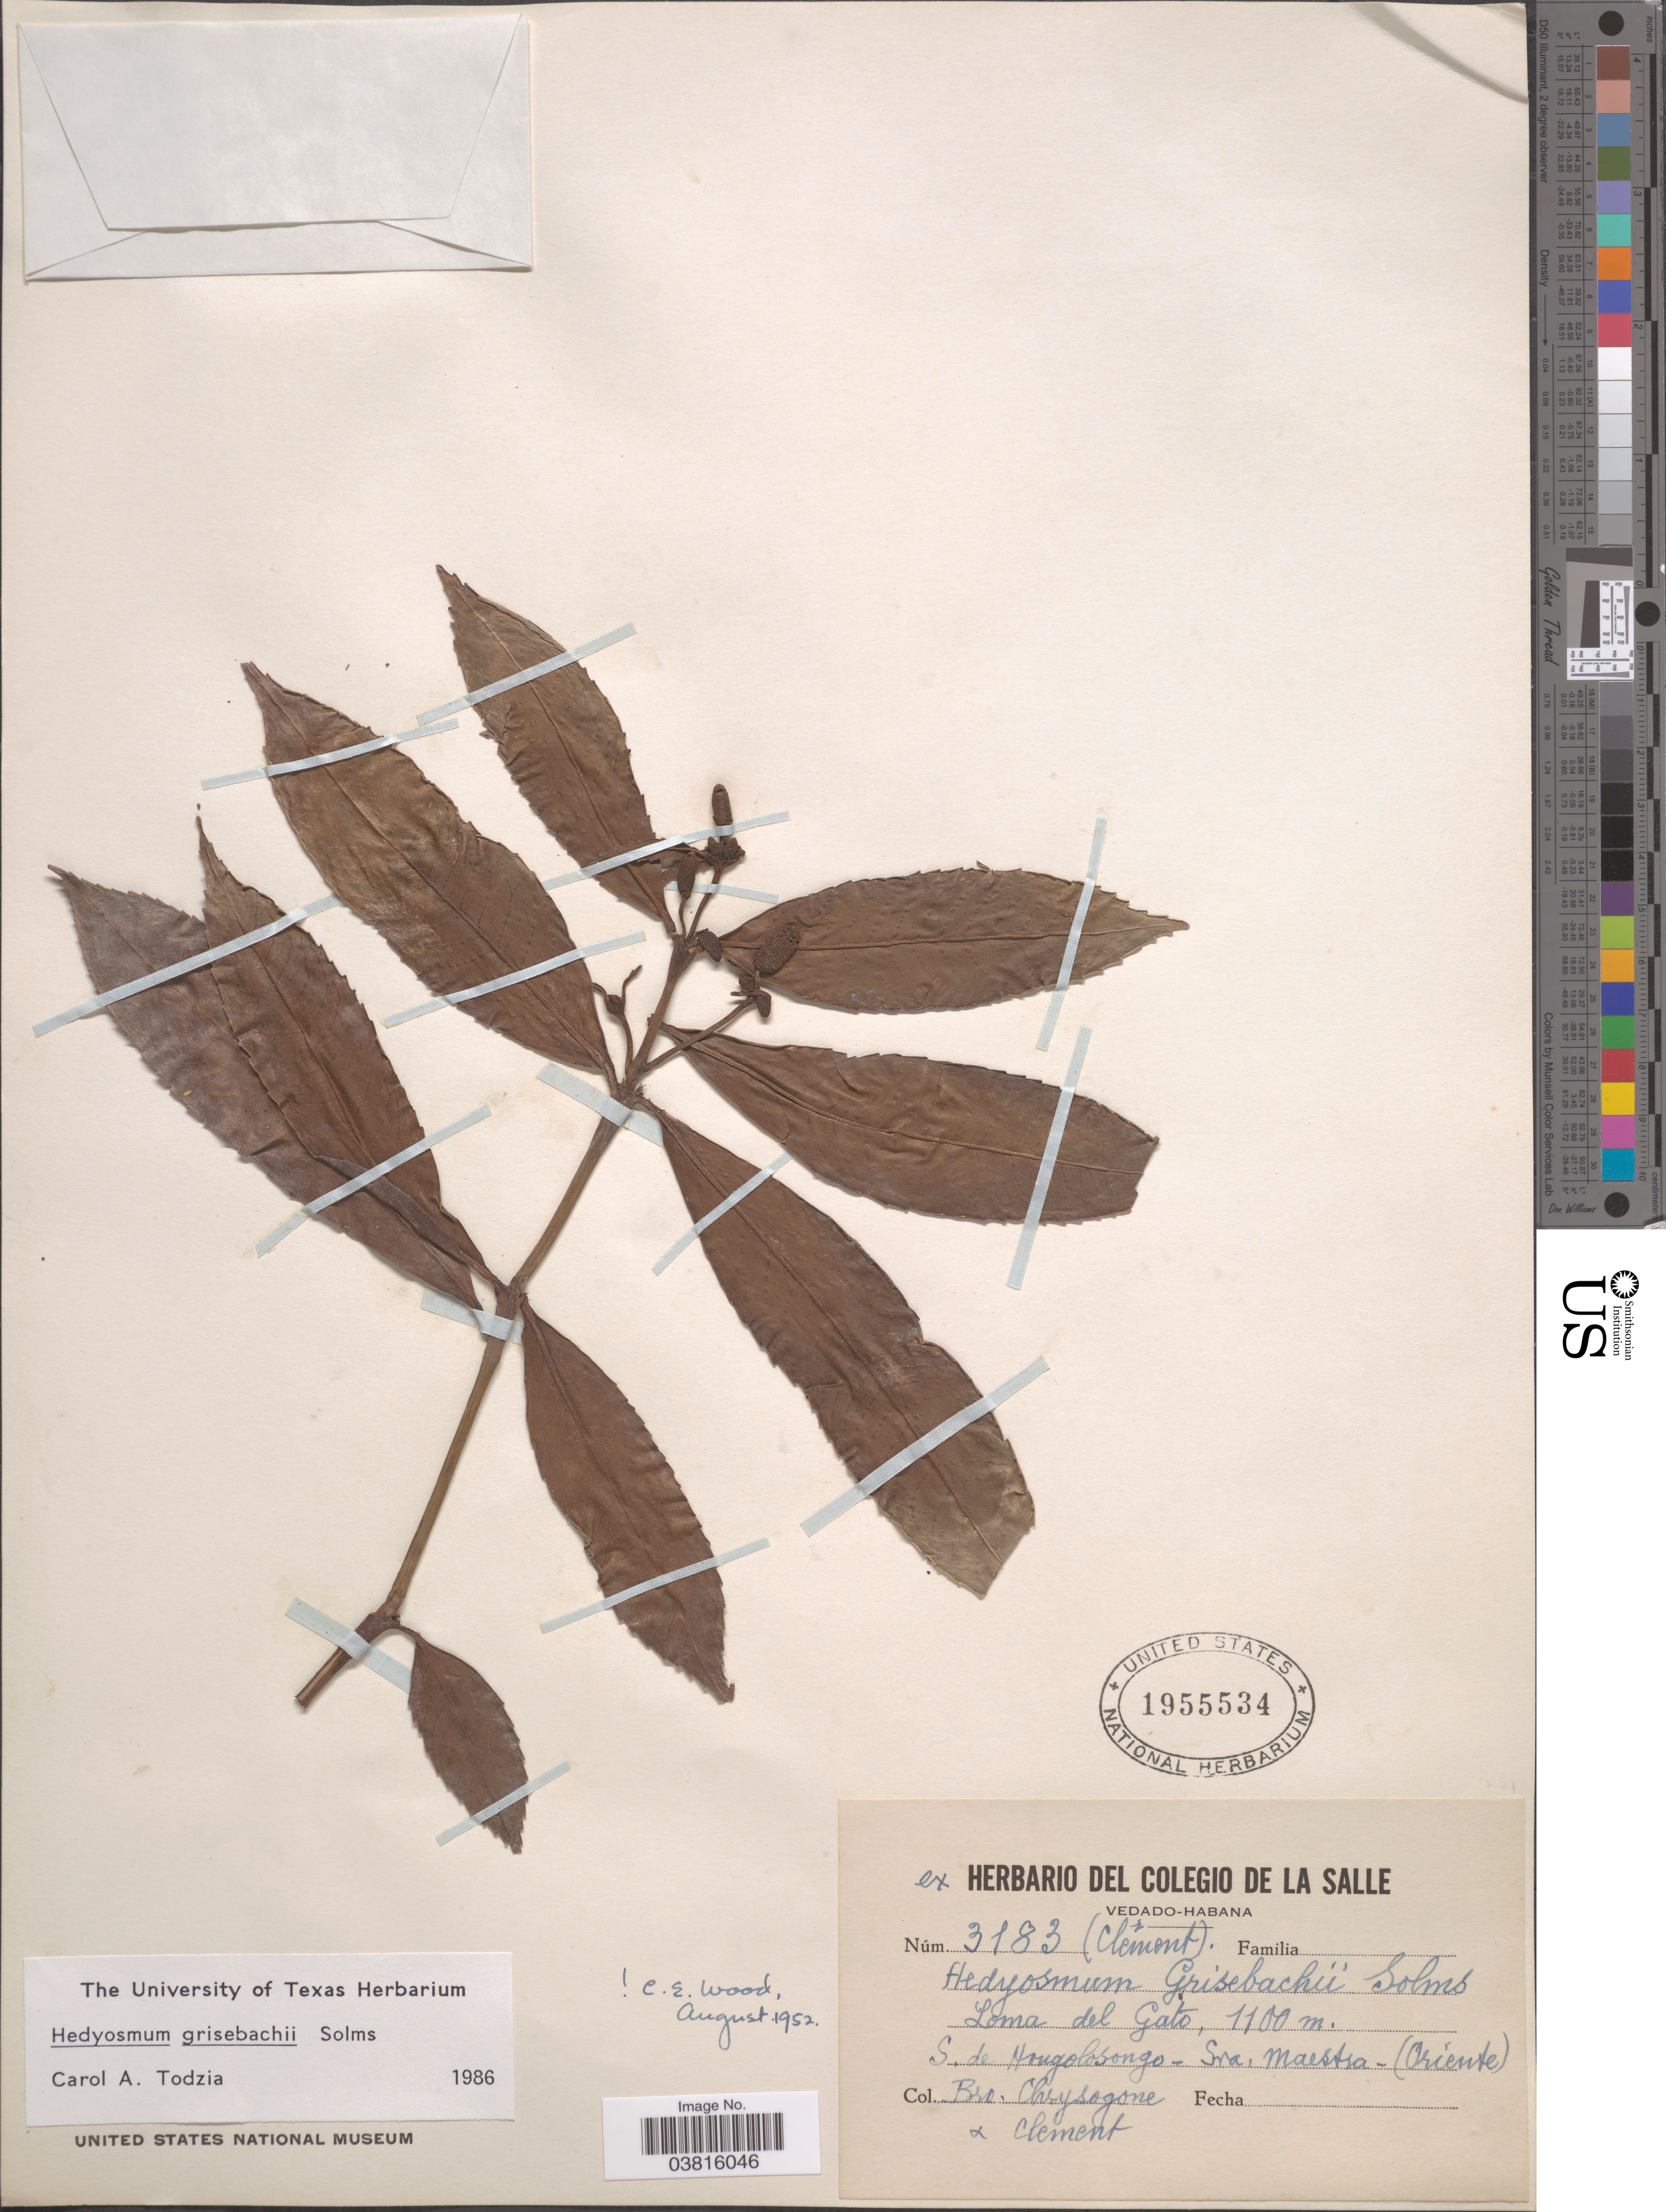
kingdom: Plantae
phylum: Tracheophyta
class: Magnoliopsida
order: Chloranthales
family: Chloranthaceae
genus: Hedyosmum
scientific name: Hedyosmum grisebachii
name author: Solms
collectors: Bro. Chrysogone & -. Clement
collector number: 3183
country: Cuba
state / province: Oriente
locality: Loma del Gato. S. de Hongolosongo - Sra. Maestro.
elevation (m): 1100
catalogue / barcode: US 1955534